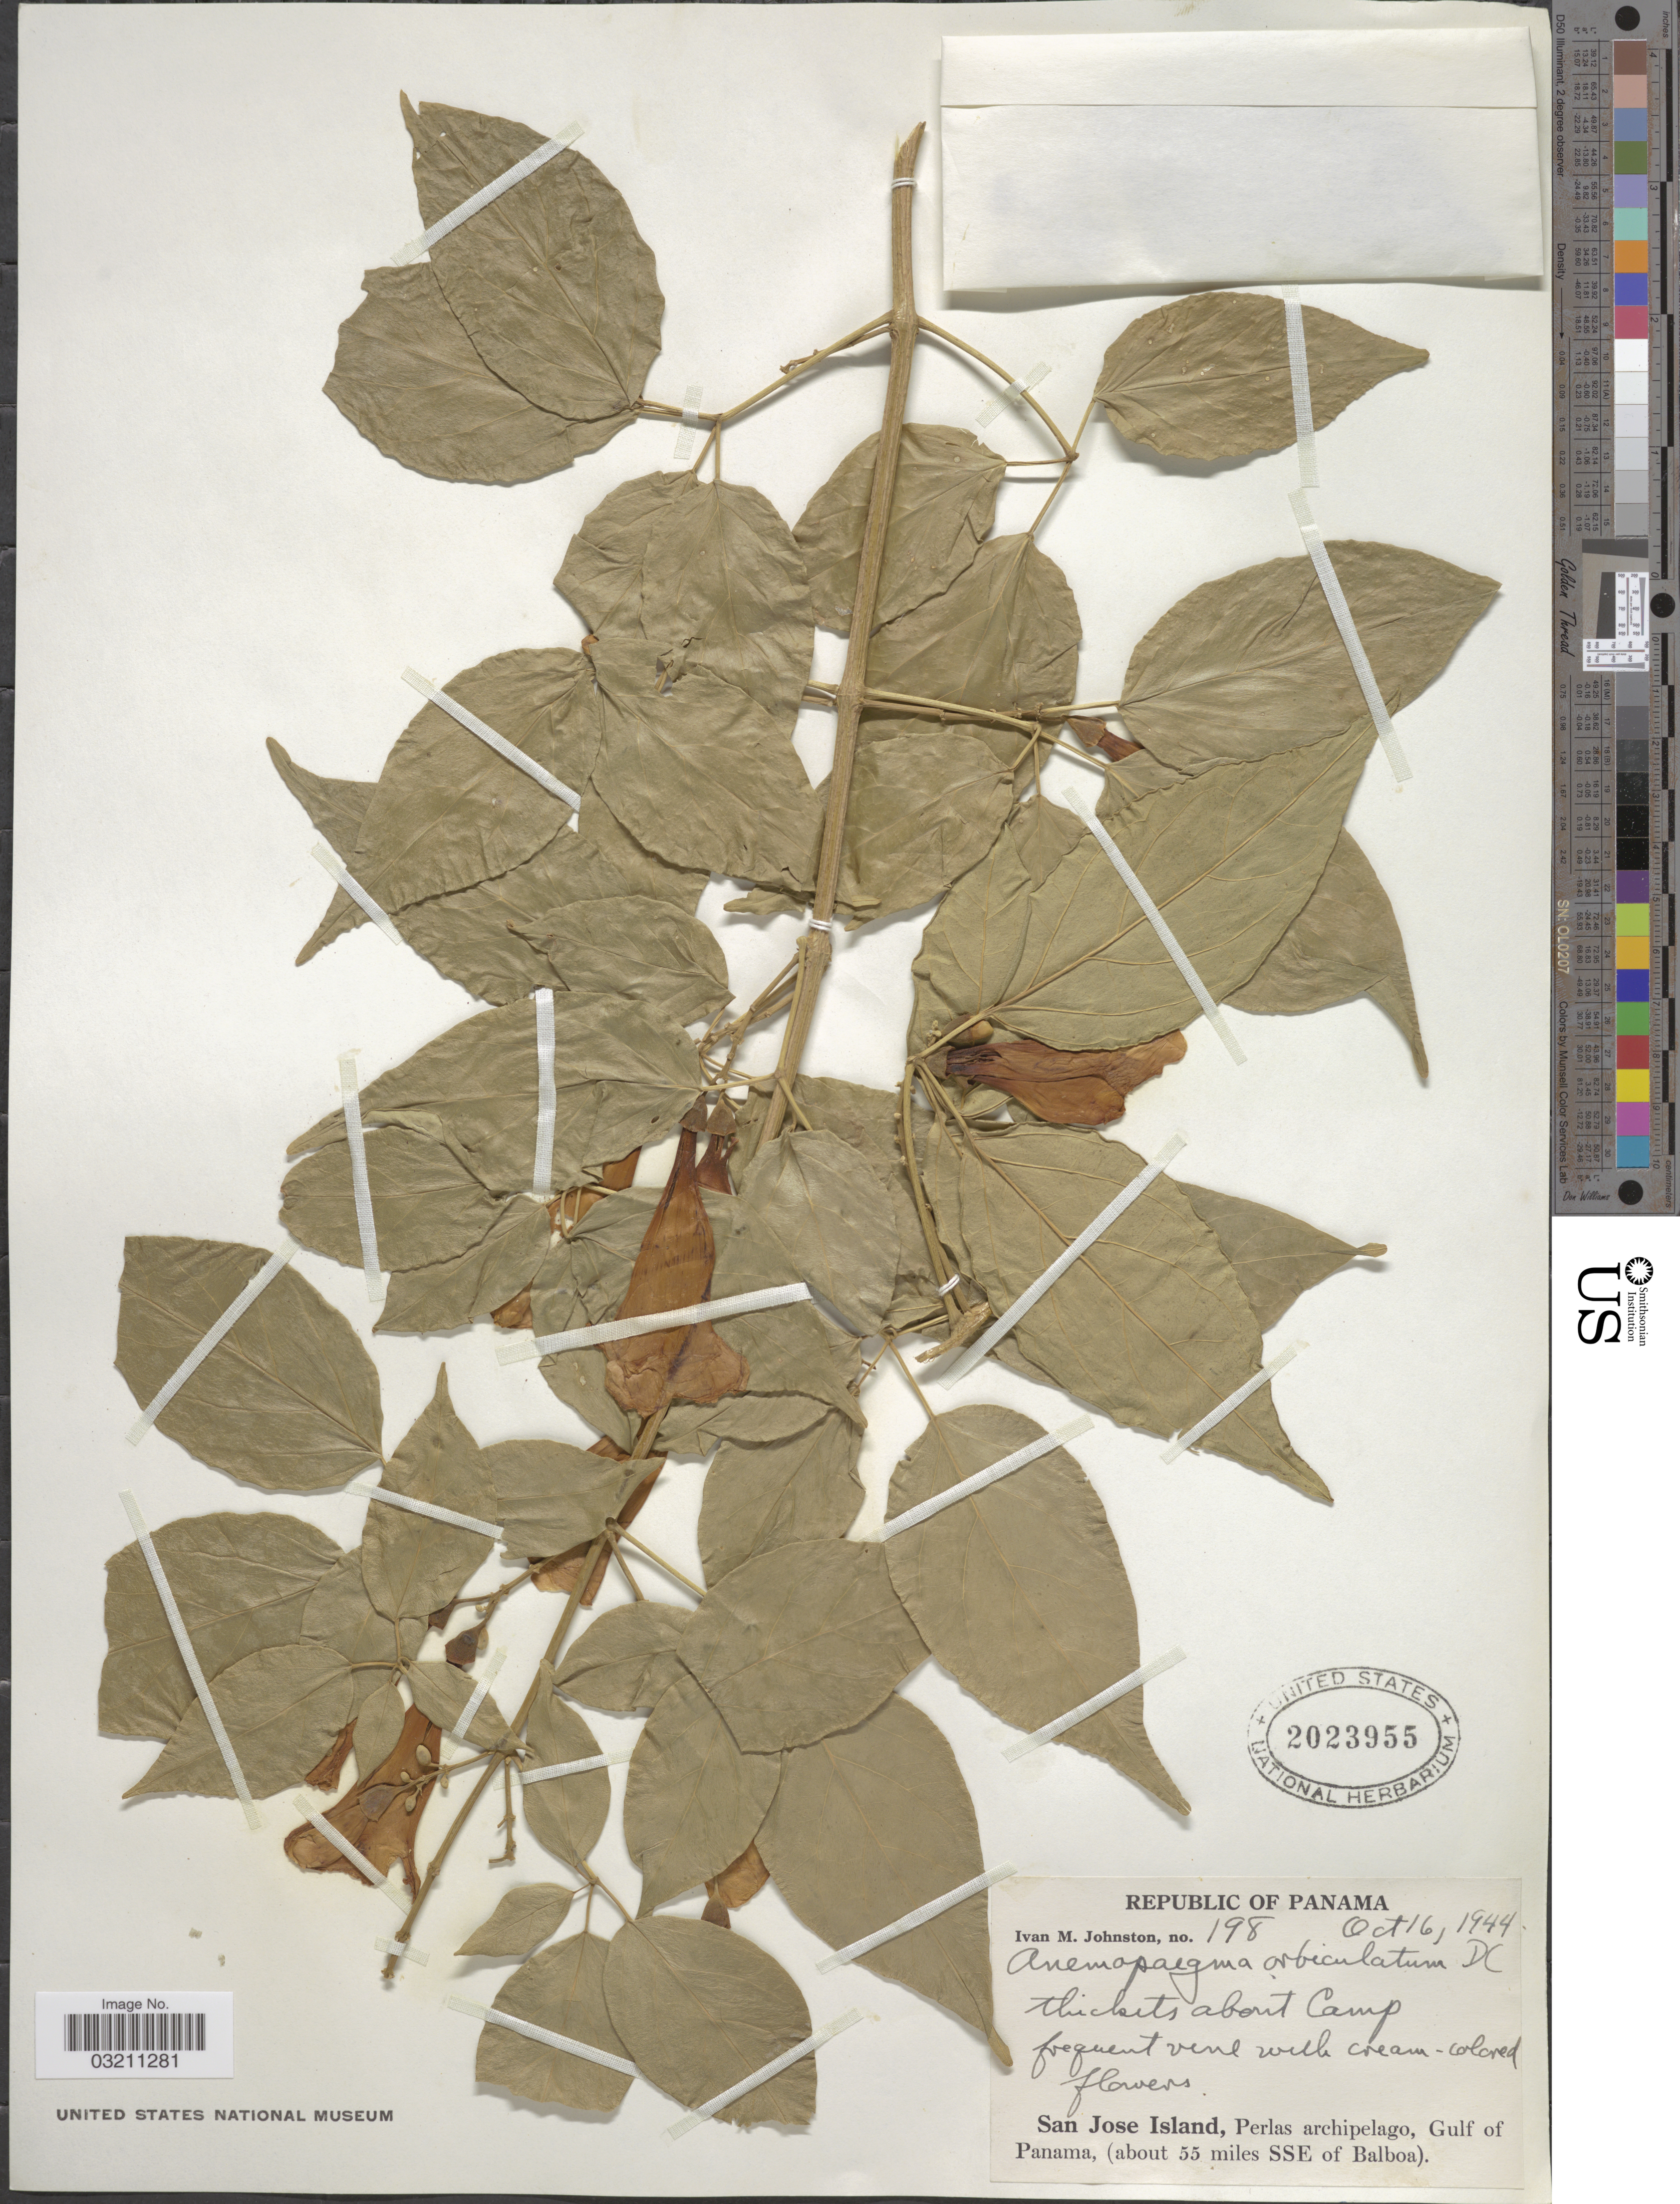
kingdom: Plantae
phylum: Tracheophyta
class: Magnoliopsida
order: Lamiales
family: Bignoniaceae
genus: Amphilophium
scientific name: Amphilophium orbiculatum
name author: (Jacq.) DC.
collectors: I.M. Johnston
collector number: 198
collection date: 1944-10-16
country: Panama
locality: San Jose Island, Perlas archipelago, Gulf of Panama, (about 55 miles SSE of Balboa).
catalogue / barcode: US 2023955